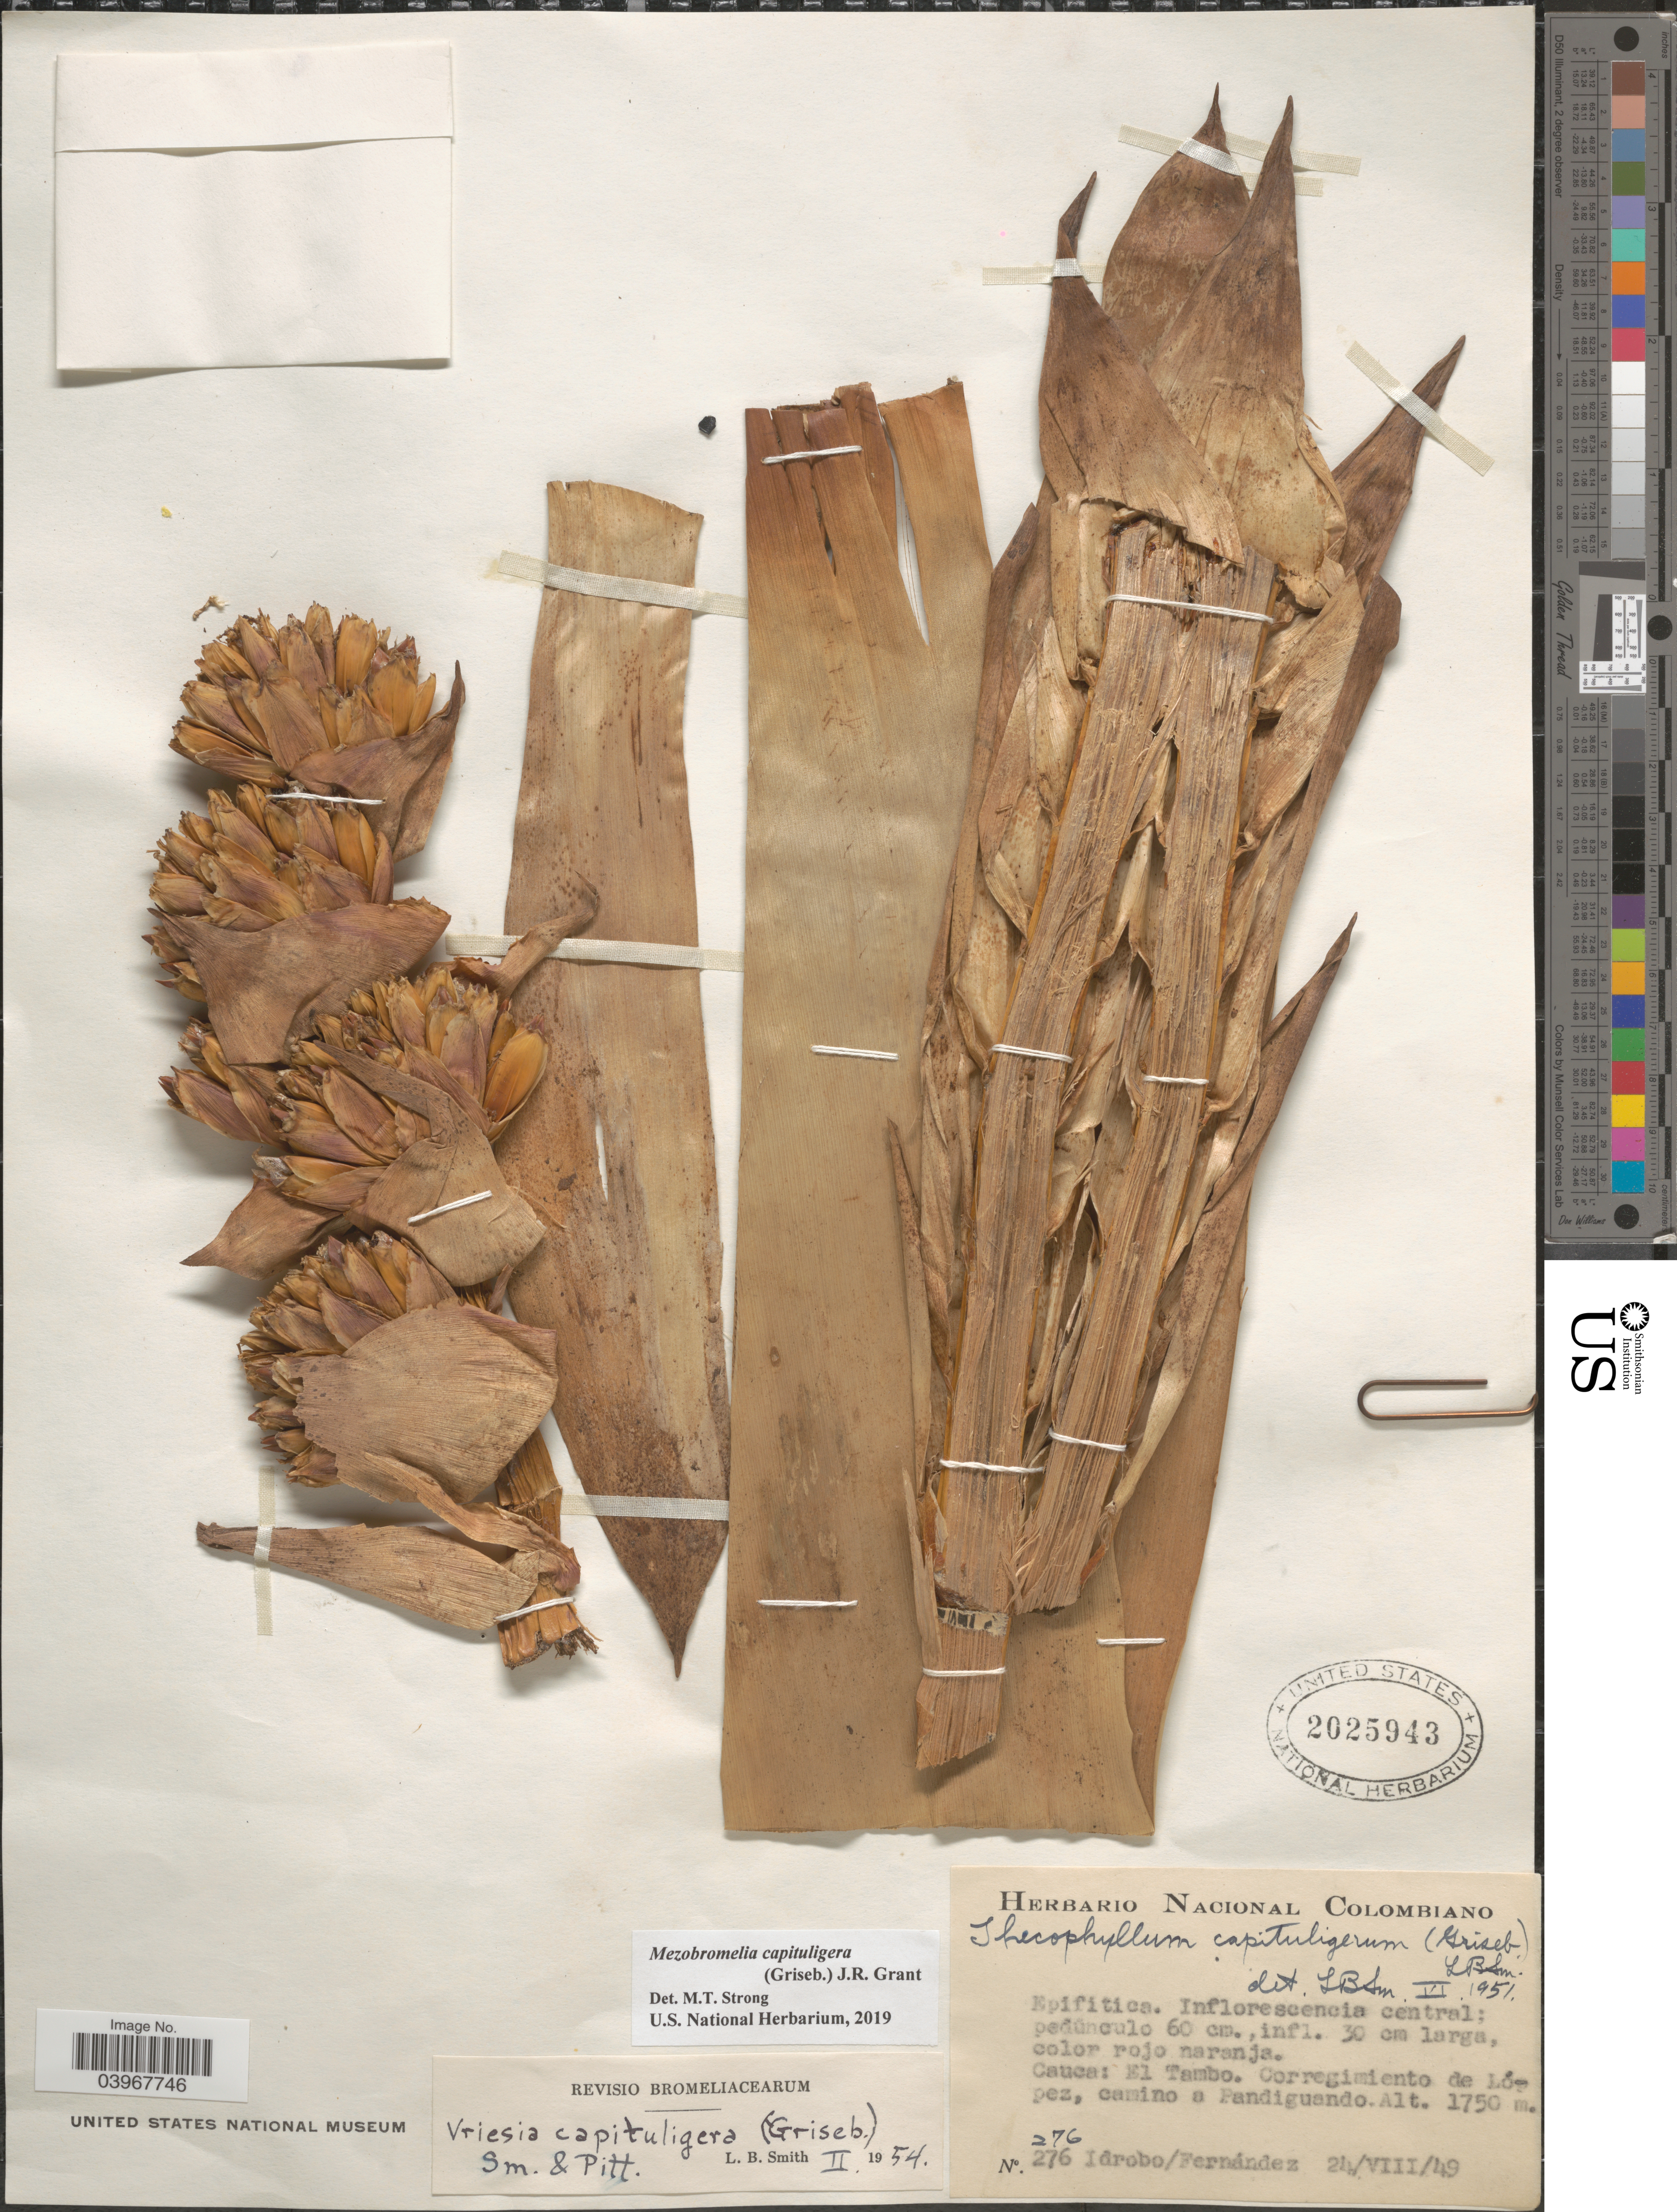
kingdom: Plantae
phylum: Tracheophyta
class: Liliopsida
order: Poales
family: Bromeliaceae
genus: Mezobromelia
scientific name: Mezobromelia capituligera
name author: (Griseb.) J.R. Grant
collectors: -- Idrobo & -- Fernandez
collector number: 276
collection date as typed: Transcribed d/m/y: 24/8/49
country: Colombia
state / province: Cauca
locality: El Tambo. Corregimiento de López, camino a Pandiguando.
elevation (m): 1750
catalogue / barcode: US 2025943